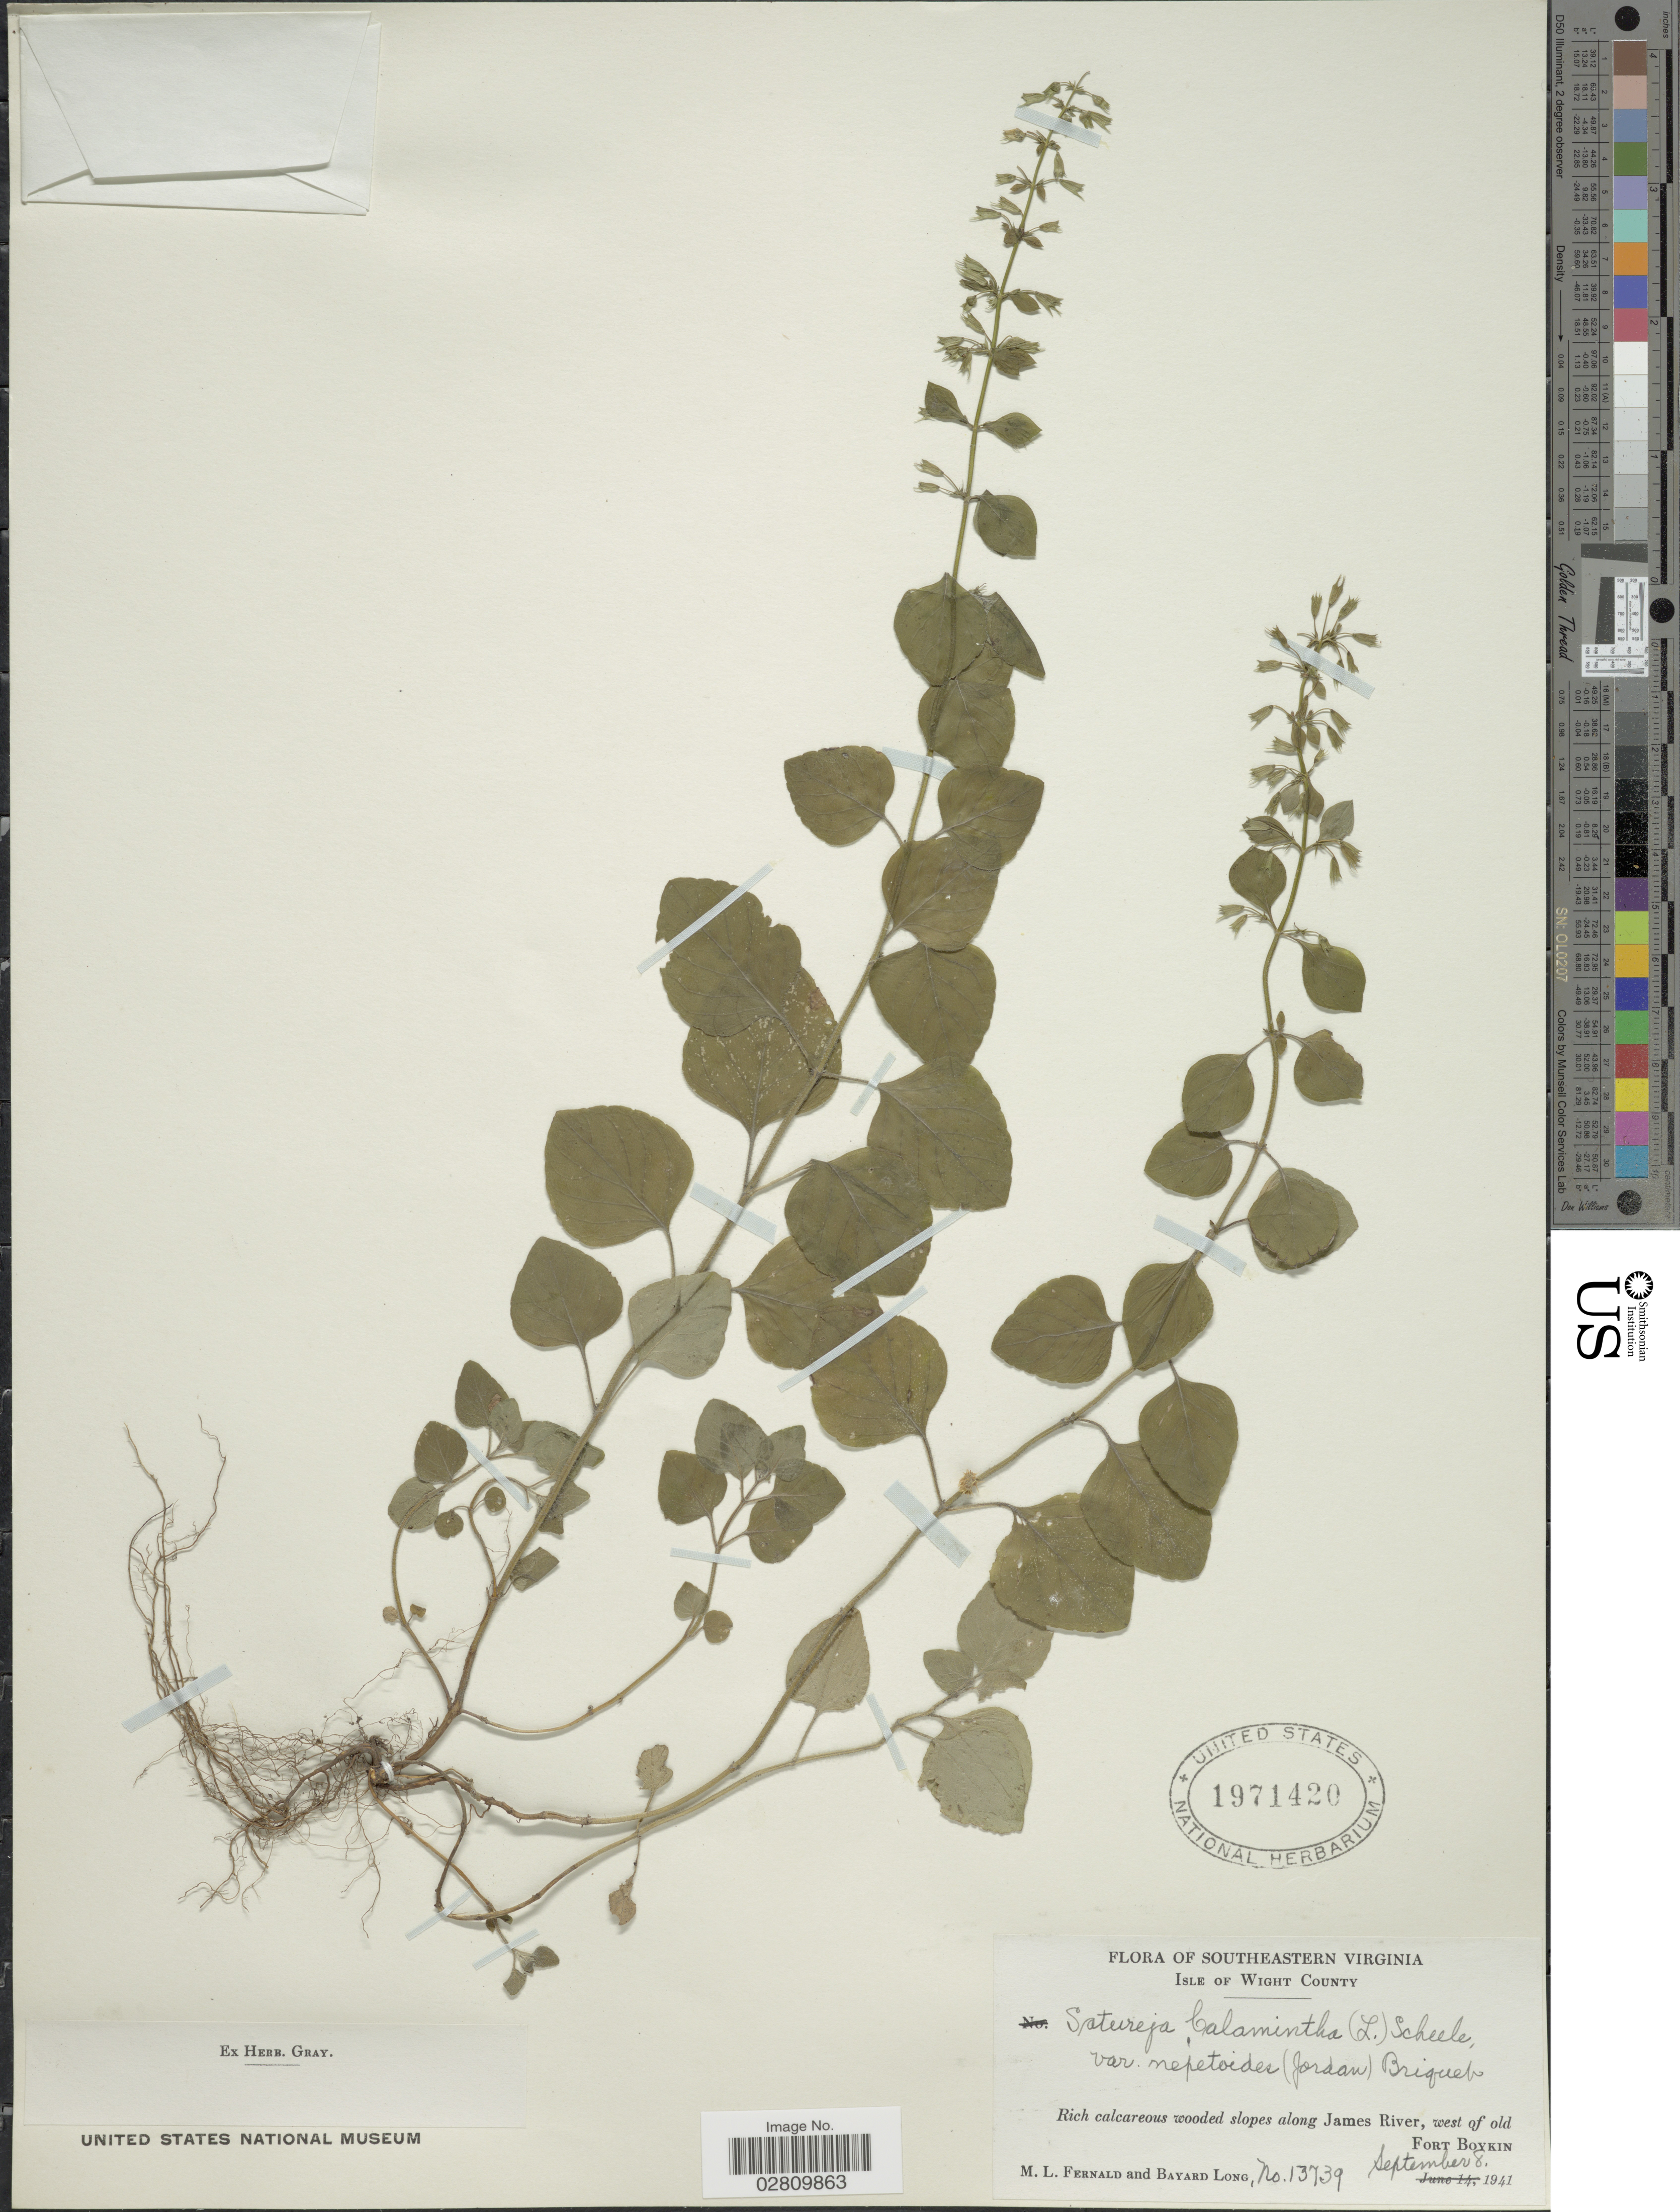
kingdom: Plantae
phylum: Tracheophyta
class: Magnoliopsida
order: Lamiales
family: Lamiaceae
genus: Calamintha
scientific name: Calamintha officinalis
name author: Moench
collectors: M. L. Fernald & B. Long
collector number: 13739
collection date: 1941-09-08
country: United States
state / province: Virginia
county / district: Isle of Wight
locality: Southeastern Virginia. Isle of Wight County. Rich calcareous wooded slopes along James River, west of old Fort Boykin.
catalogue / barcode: US 1971420